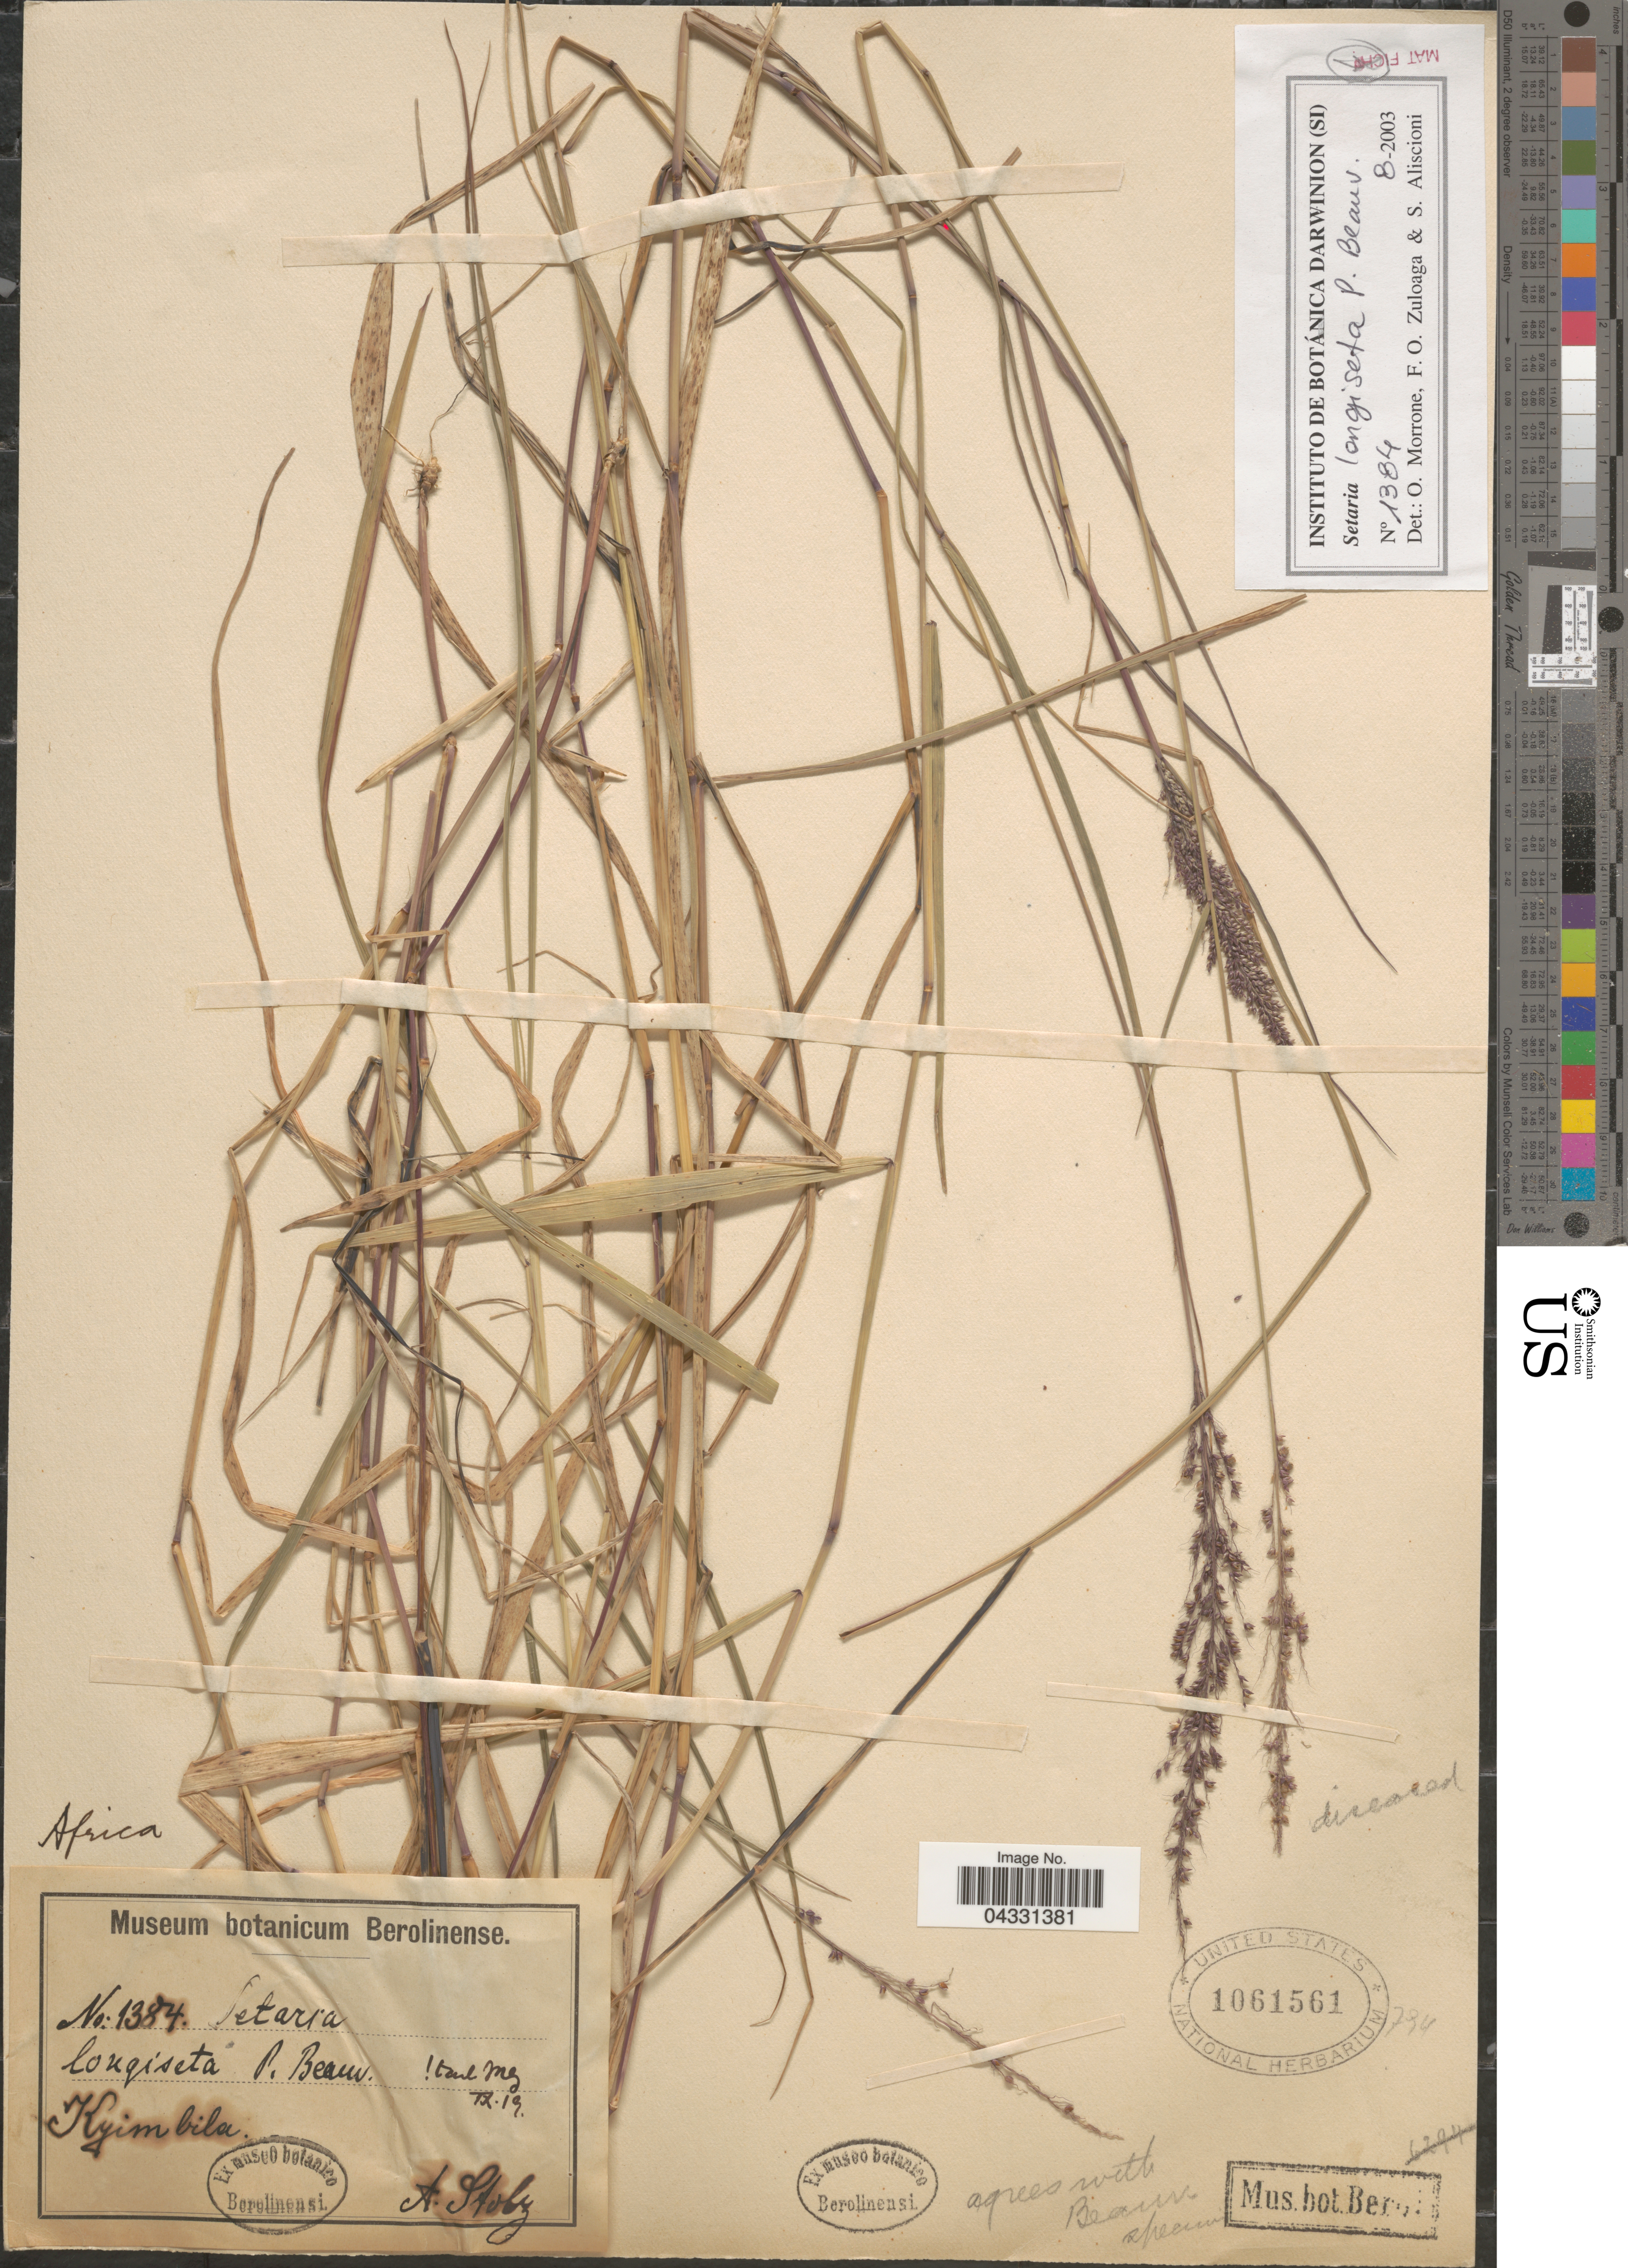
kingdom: Plantae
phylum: Tracheophyta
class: Liliopsida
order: Poales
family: Poaceae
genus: Setaria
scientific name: Setaria longiseta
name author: P. Beauv.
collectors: A. Stolz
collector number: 1384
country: Tanzania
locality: Africa. Kyimbila.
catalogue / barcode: US 1061561